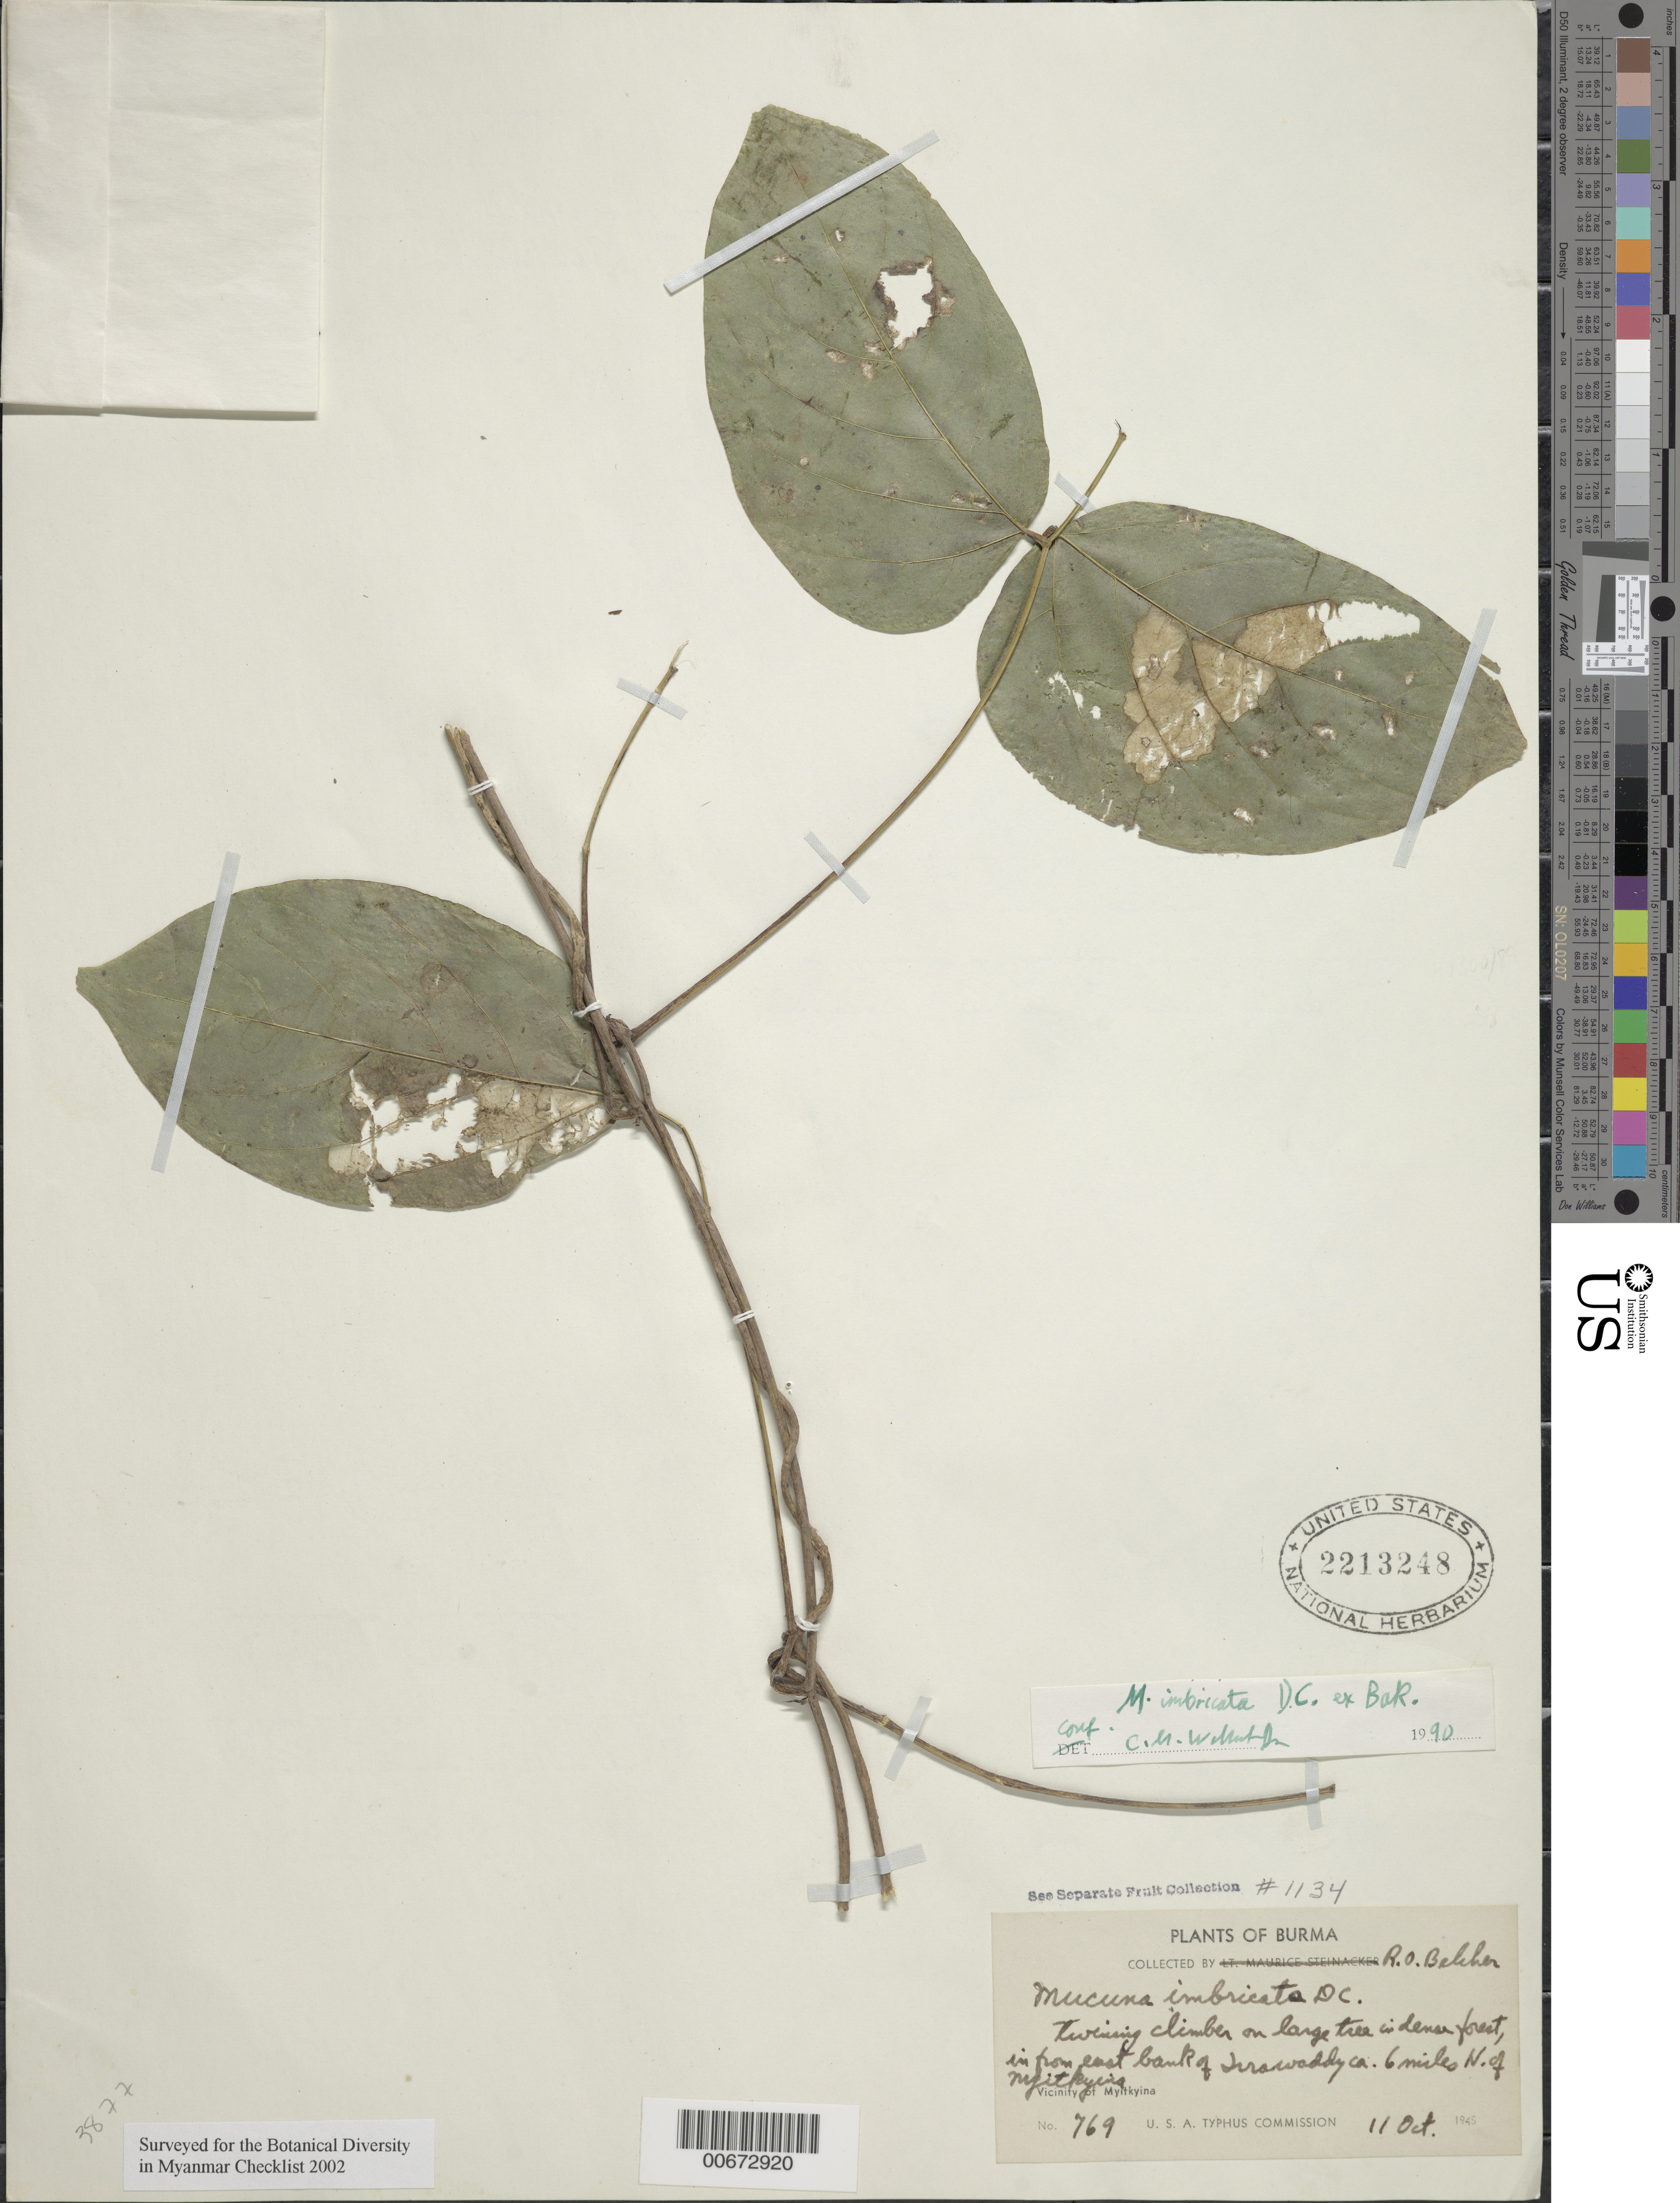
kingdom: Plantae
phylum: Tracheophyta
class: Magnoliopsida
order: Fabales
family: Fabaceae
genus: Mucuna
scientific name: Mucuna imbricata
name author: DC. ex Bakh.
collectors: R. Belcher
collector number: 769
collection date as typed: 11 Oct 1945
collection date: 1945-10-11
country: Myanmar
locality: Myitkyina area, Irrawaddy.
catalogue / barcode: US 2213248